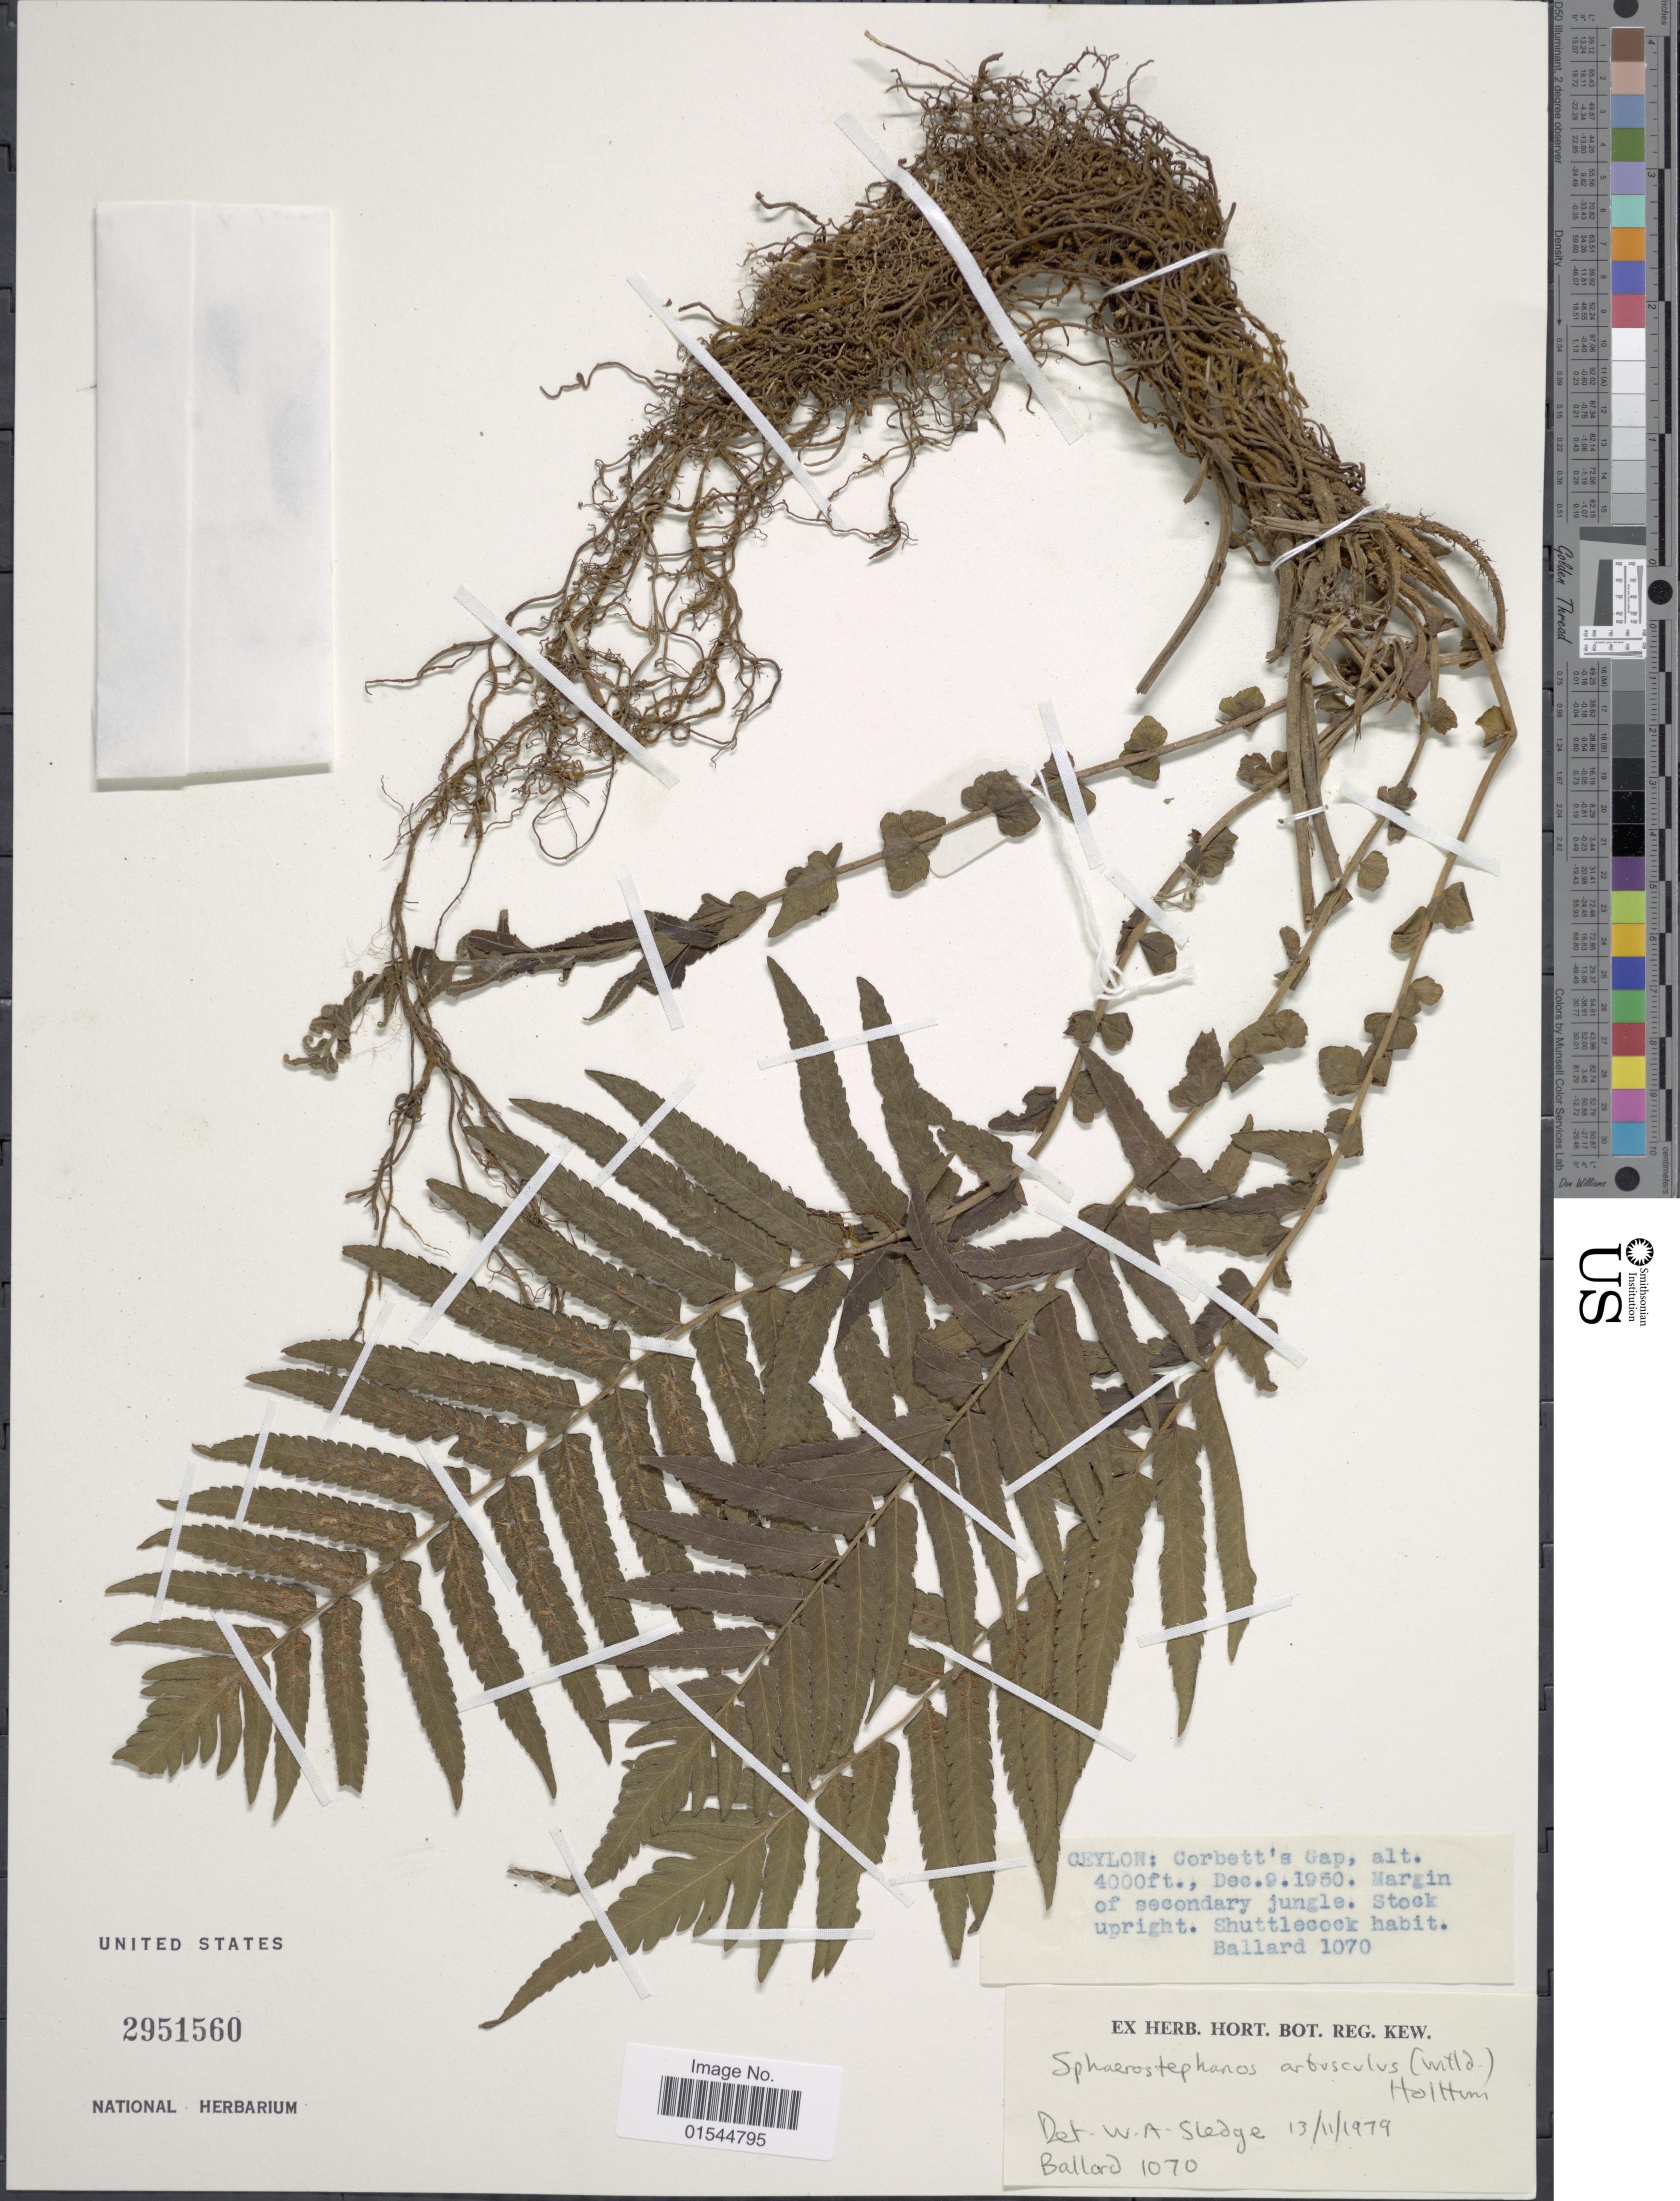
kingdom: Plantae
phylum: Tracheophyta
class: Polypodiopsida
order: Polypodiales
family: Thelypteridaceae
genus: Sphaerostephanos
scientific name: Sphaerostephanos arbuscula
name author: (Willd.) Holttum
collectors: -- Ballard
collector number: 1070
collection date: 1950-12-09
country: Sri Lanka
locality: Ceylon: Corbett's Gap, margin of secondary jungle, stock upright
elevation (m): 1219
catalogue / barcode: US 2951560